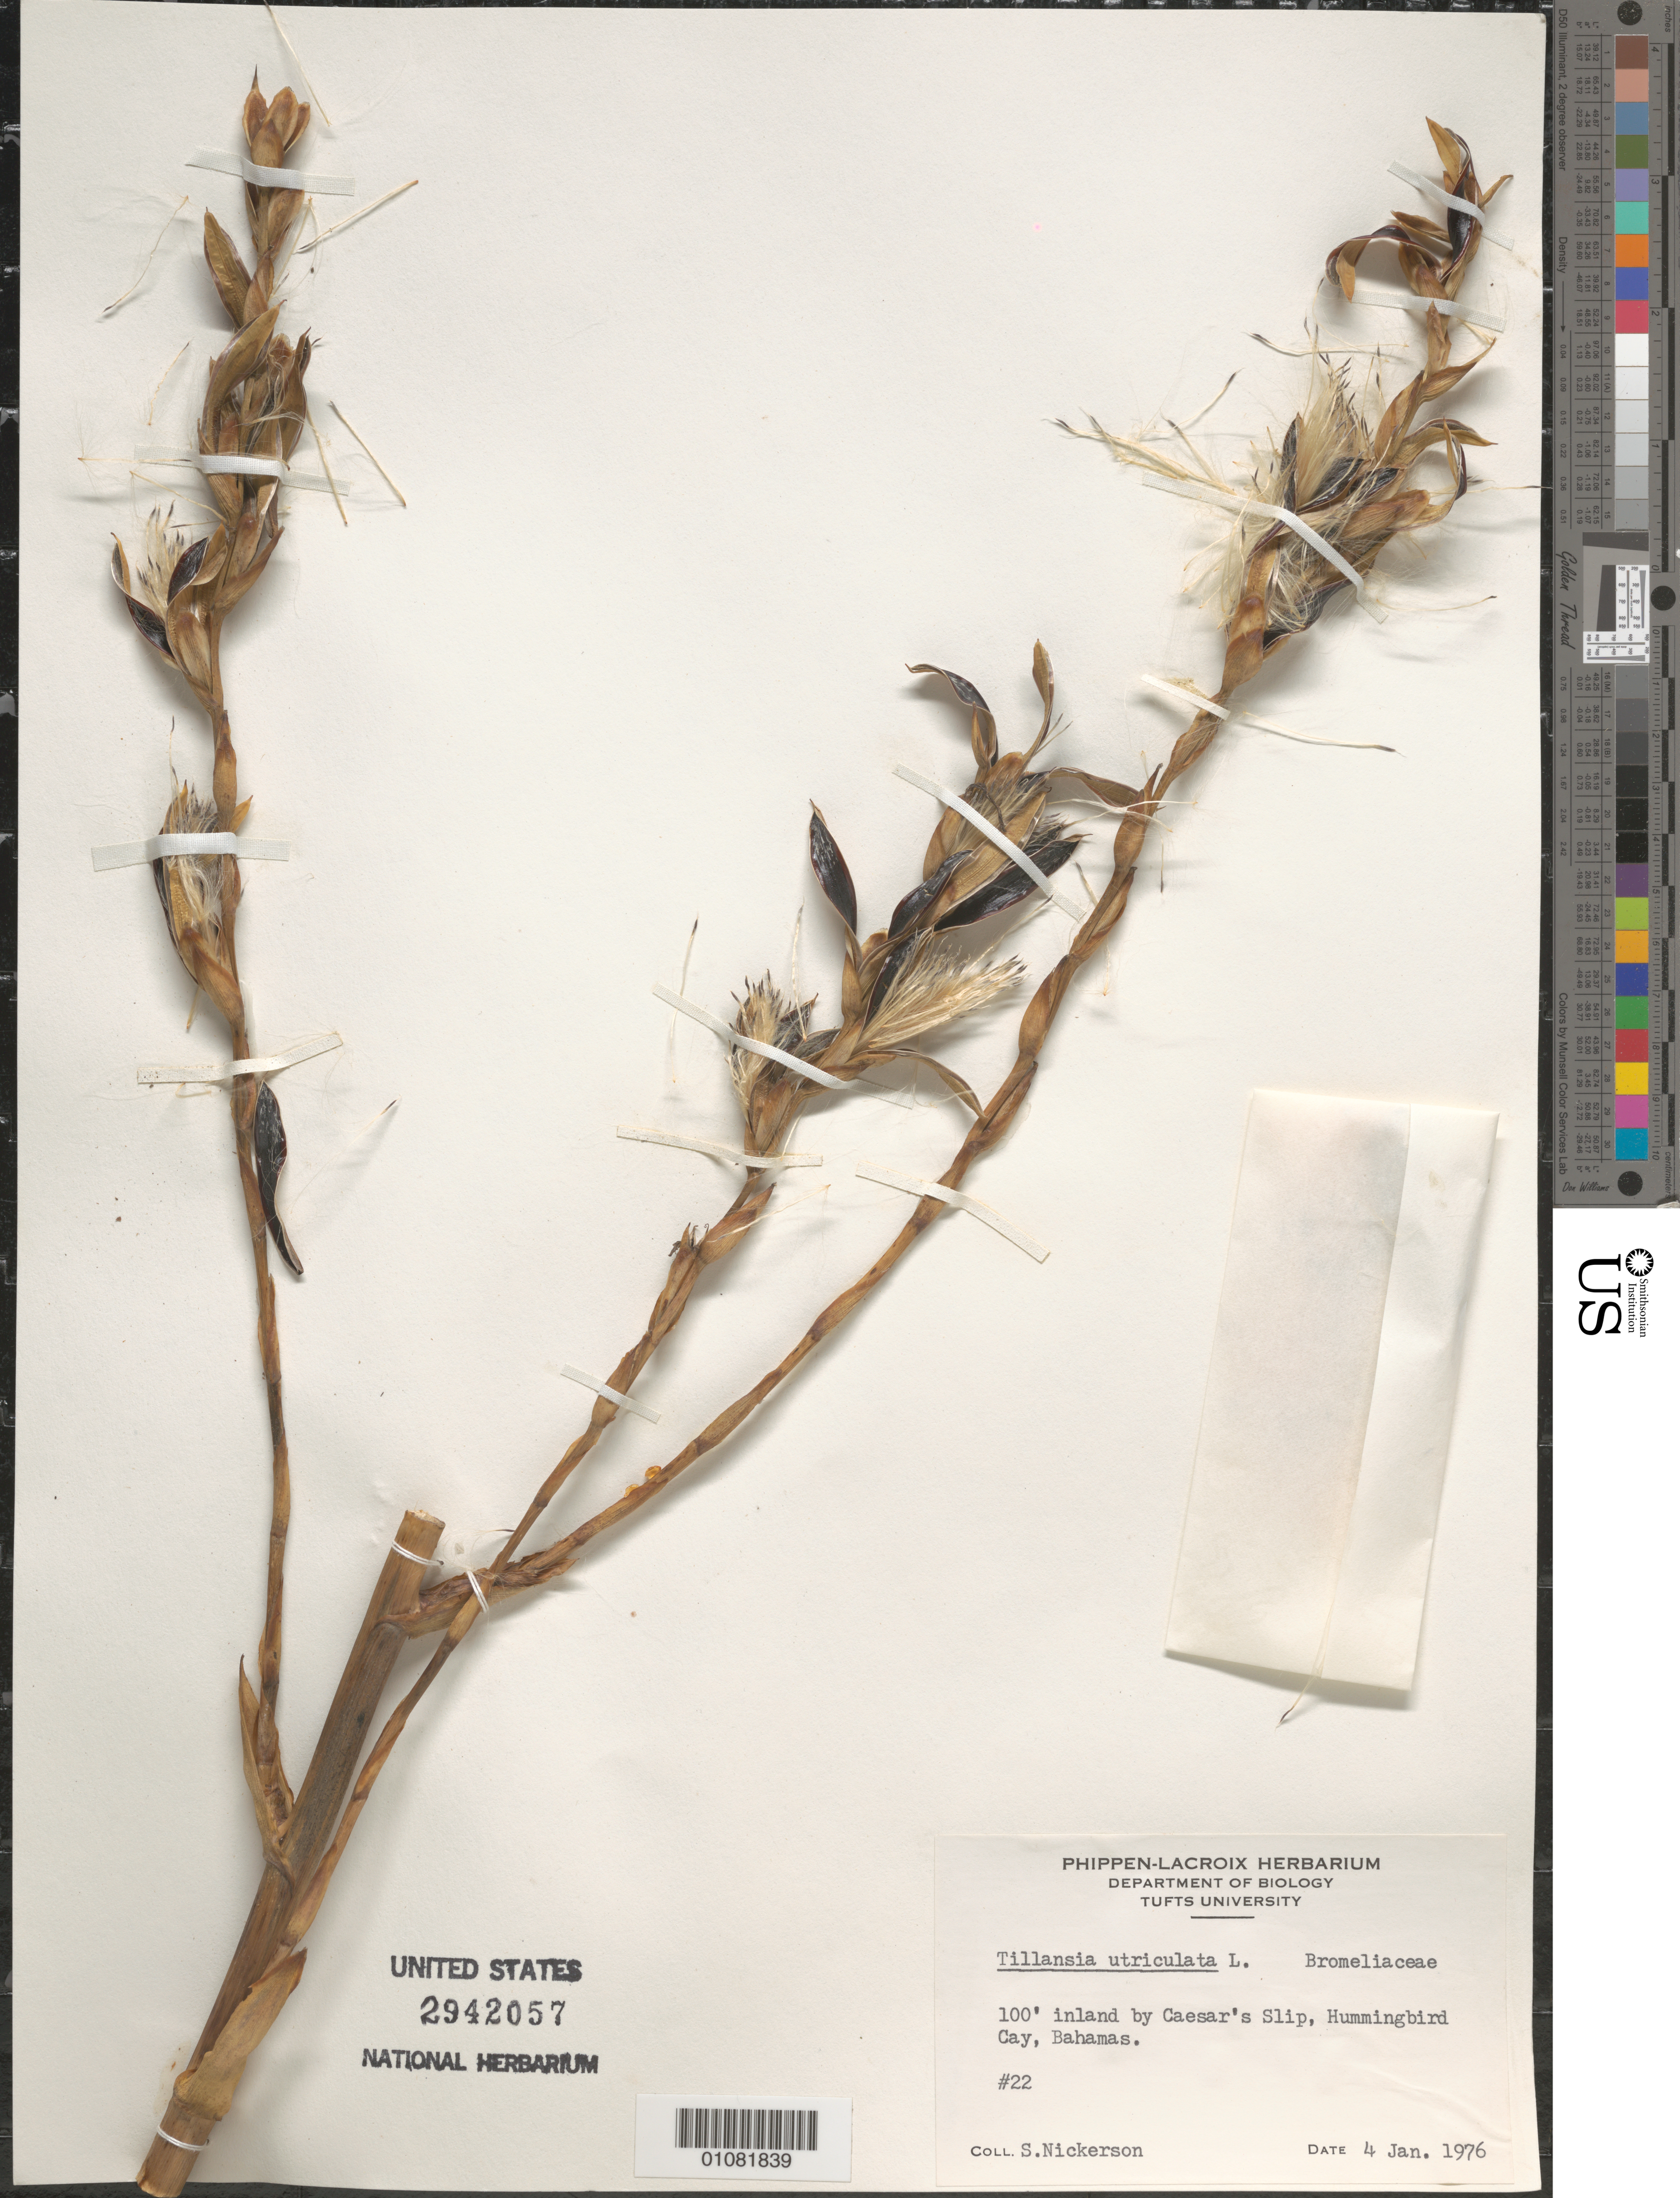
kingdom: Plantae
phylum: Tracheophyta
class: Liliopsida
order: Poales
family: Bromeliaceae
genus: Tillandsia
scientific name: Tillandsia utriculata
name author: L.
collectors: S. Nickerson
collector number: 22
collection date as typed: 04 Jan 1976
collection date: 1976-01-04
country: Bahamas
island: Hummingbird Cay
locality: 100' inland by Caesar's Slip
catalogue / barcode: US 2942057